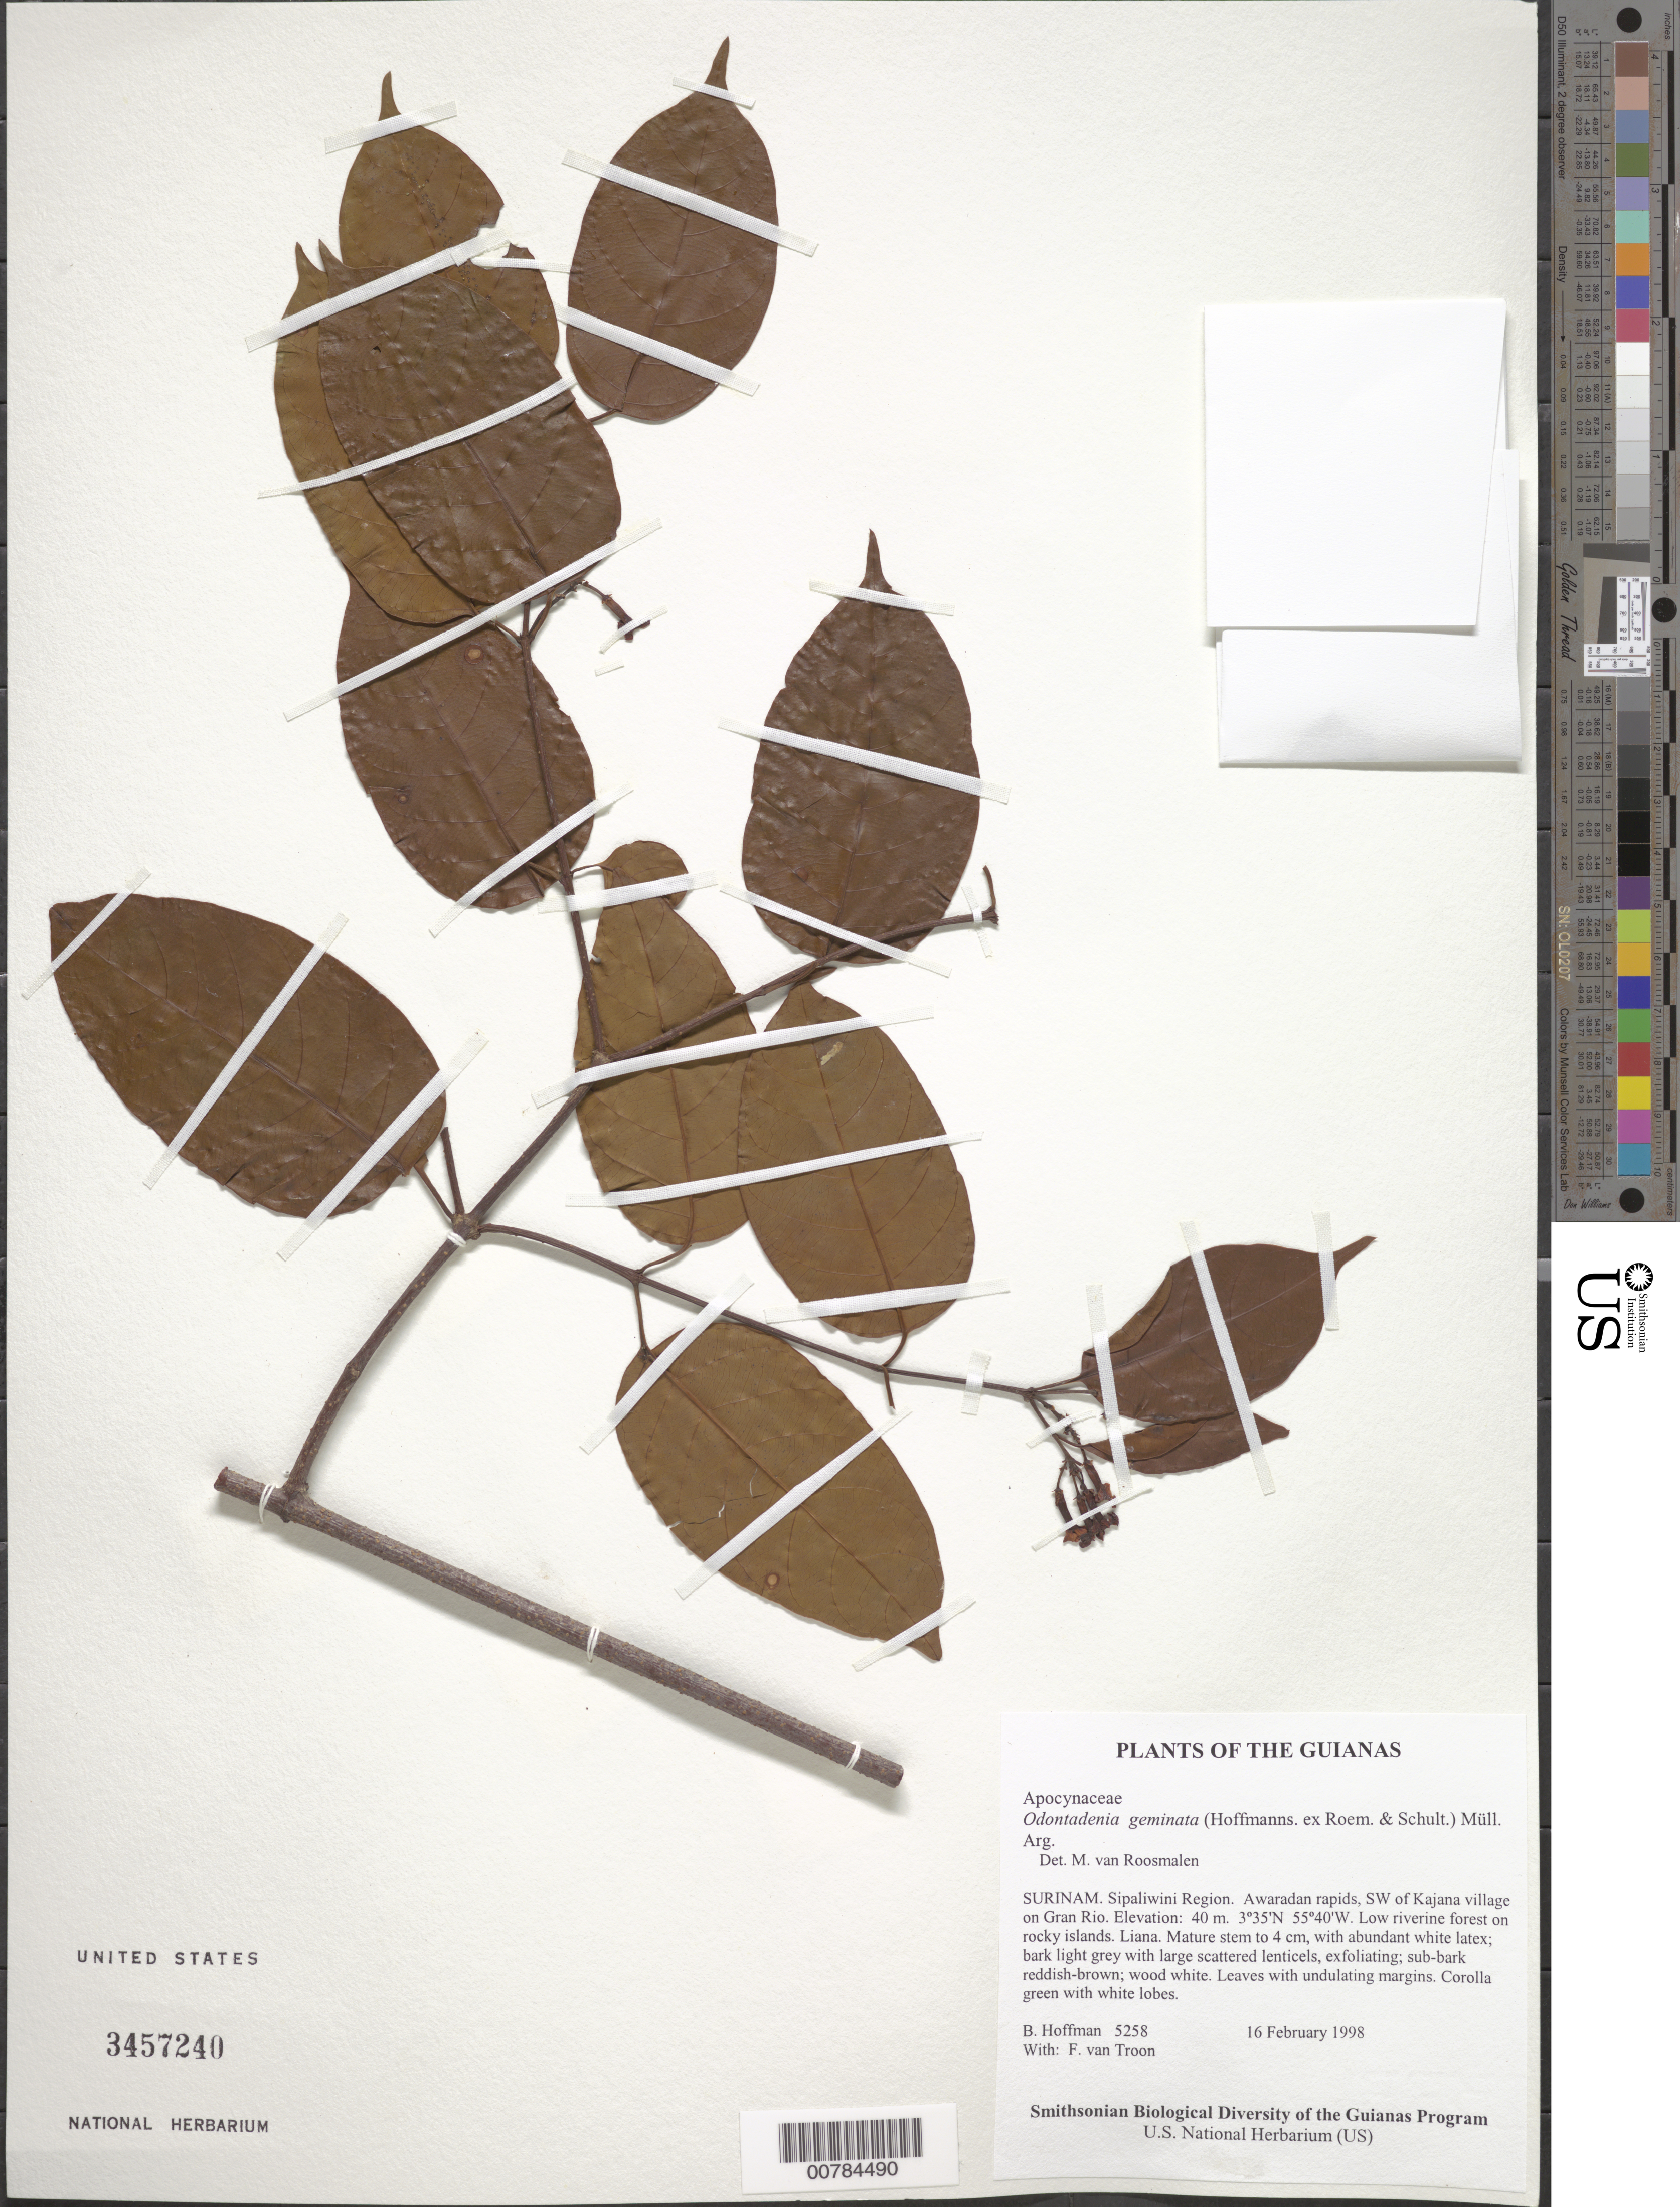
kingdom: Plantae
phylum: Tracheophyta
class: Magnoliopsida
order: Gentianales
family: Apocynaceae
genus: Odontadenia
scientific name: Odontadenia geminata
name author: (Hoffmanns. ex Roem. & Schult.) Müll. Arg.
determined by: Roosmalen, M. van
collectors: B. Hoffman & F. Troon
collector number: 5258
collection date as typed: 16 February 1998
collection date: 1998-02-16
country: Suriname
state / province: Sipaliwini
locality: Awaradan rapids, SW of Kajana village on Gran Rio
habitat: Low riverine forest on rocky islands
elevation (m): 40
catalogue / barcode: US 3457240